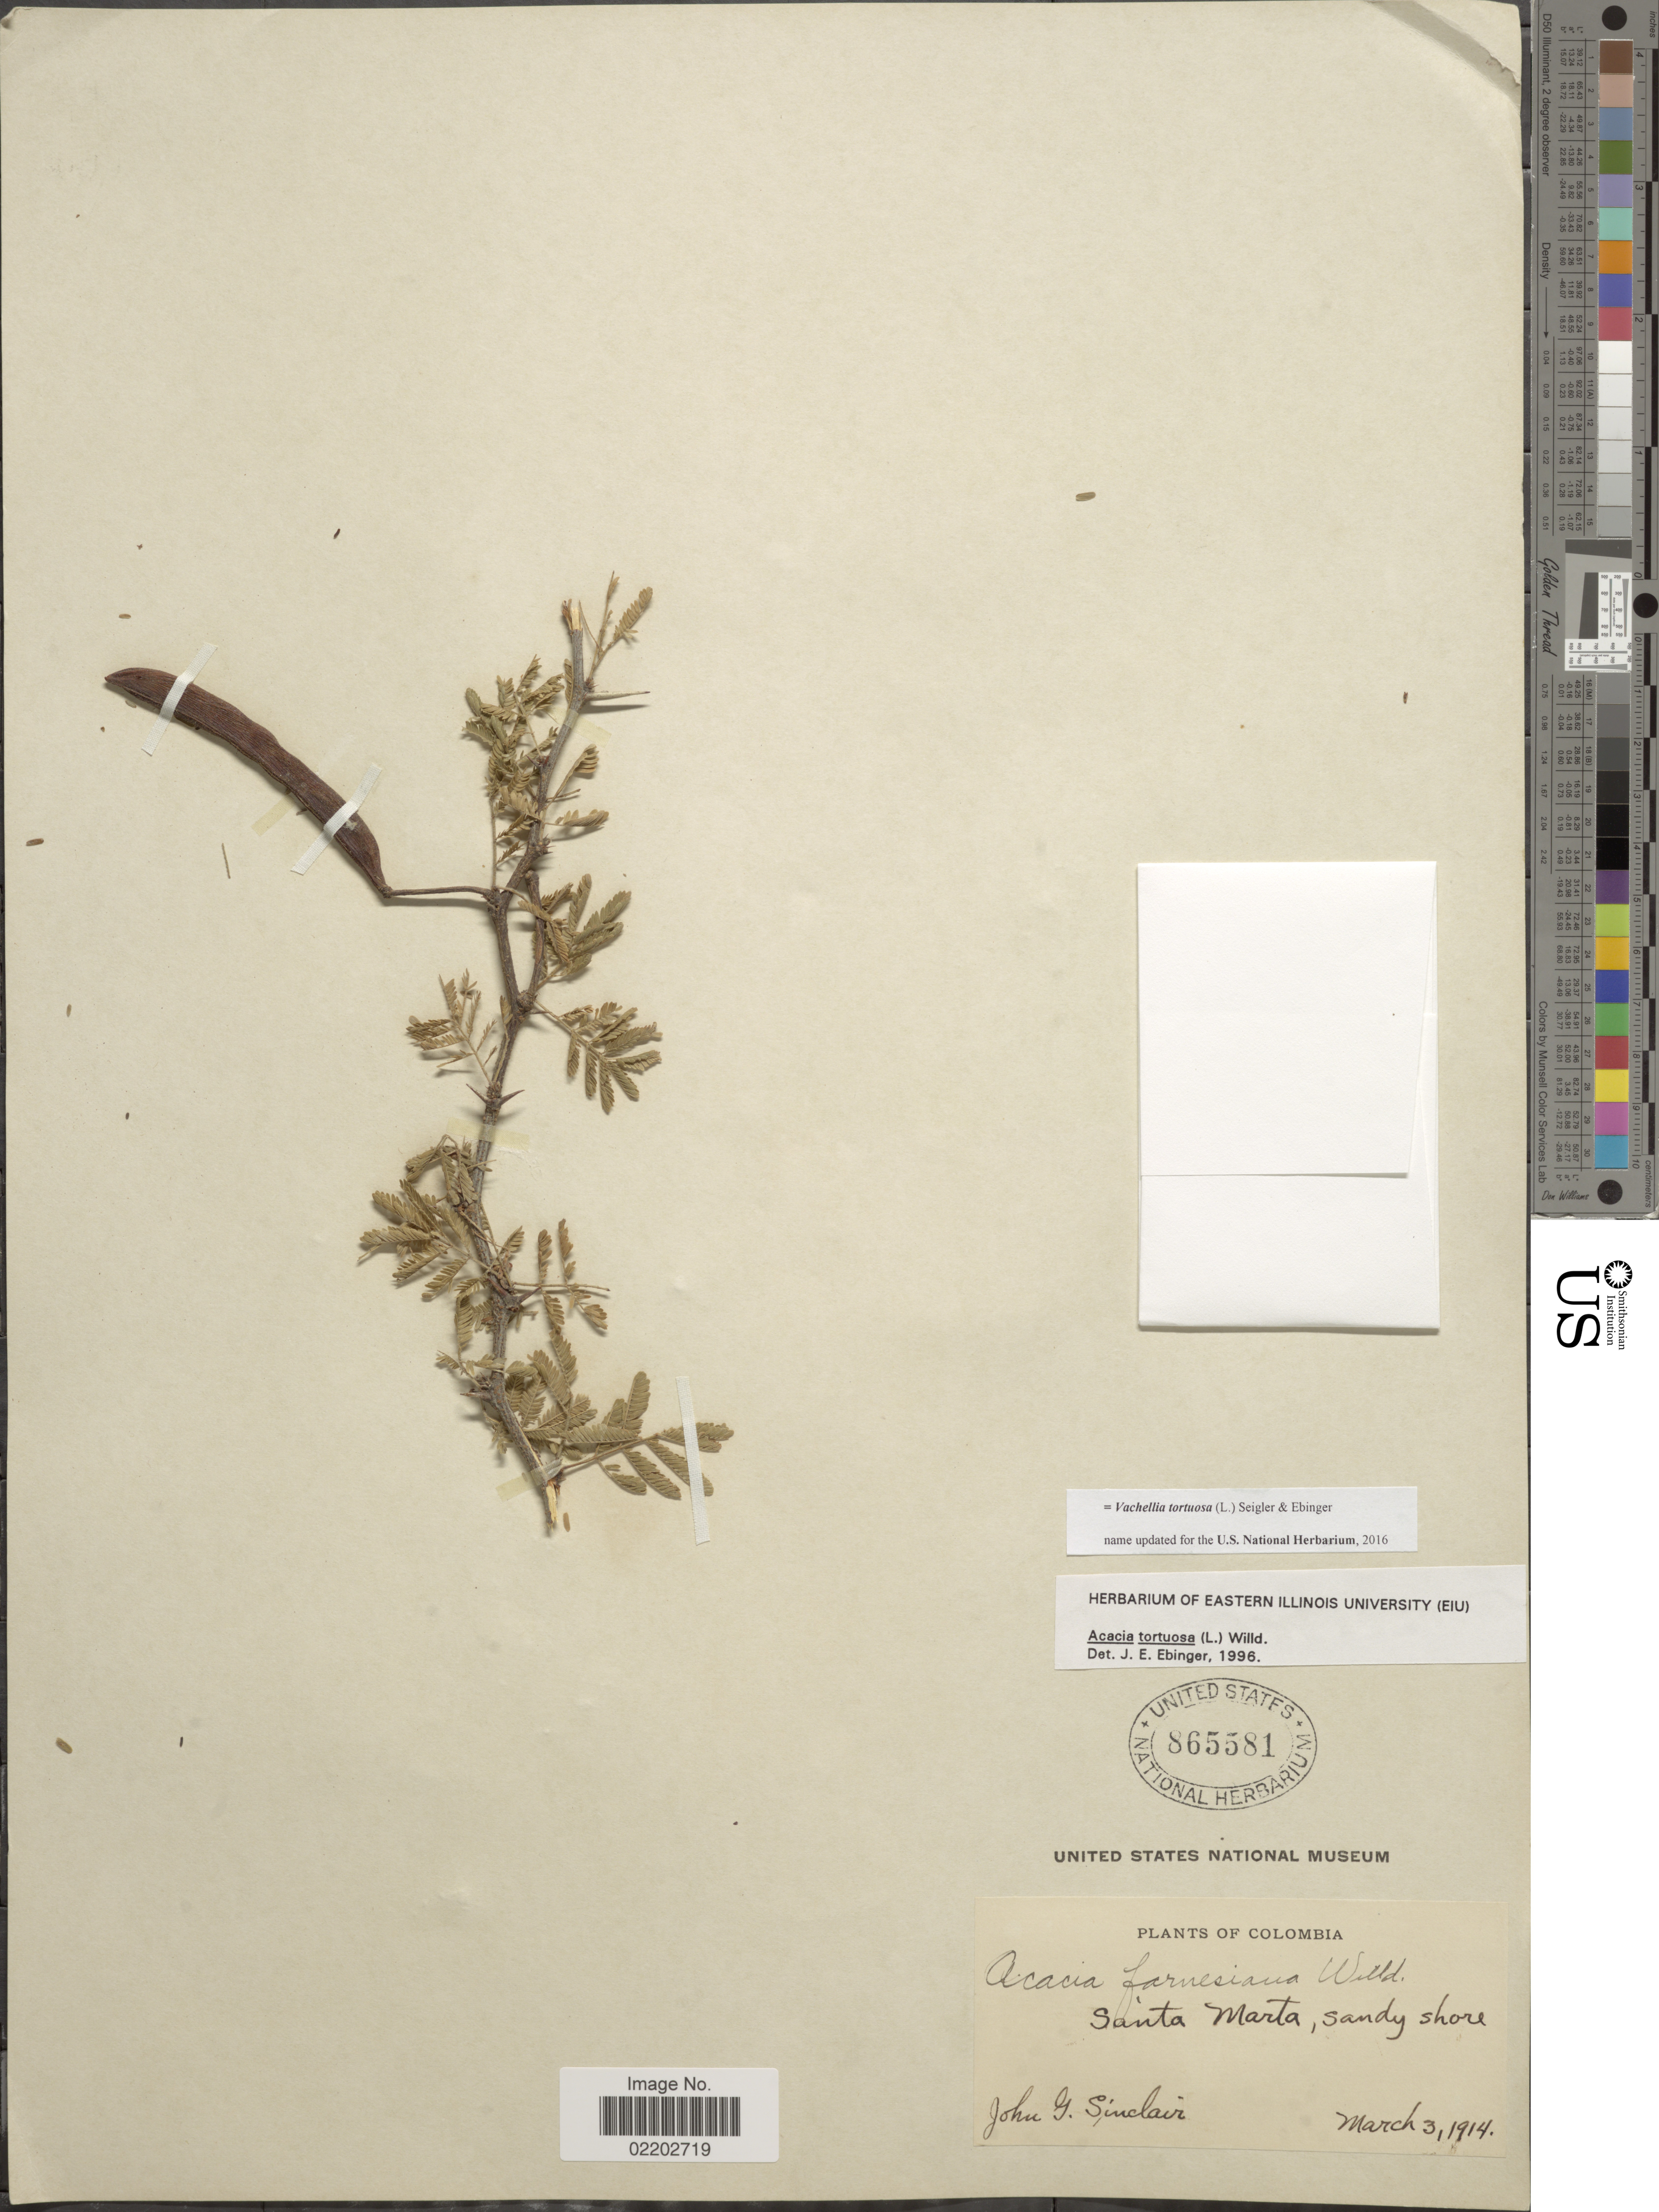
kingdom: Plantae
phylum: Tracheophyta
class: Magnoliopsida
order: Fabales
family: Fabaceae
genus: Vachellia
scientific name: Vachellia tortuosa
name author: (L.) Seigler & Ebinger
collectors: J. G. Sinclair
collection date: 1914-03-03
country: Colombia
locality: Santa Marta, sandy shore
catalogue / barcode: US 865581